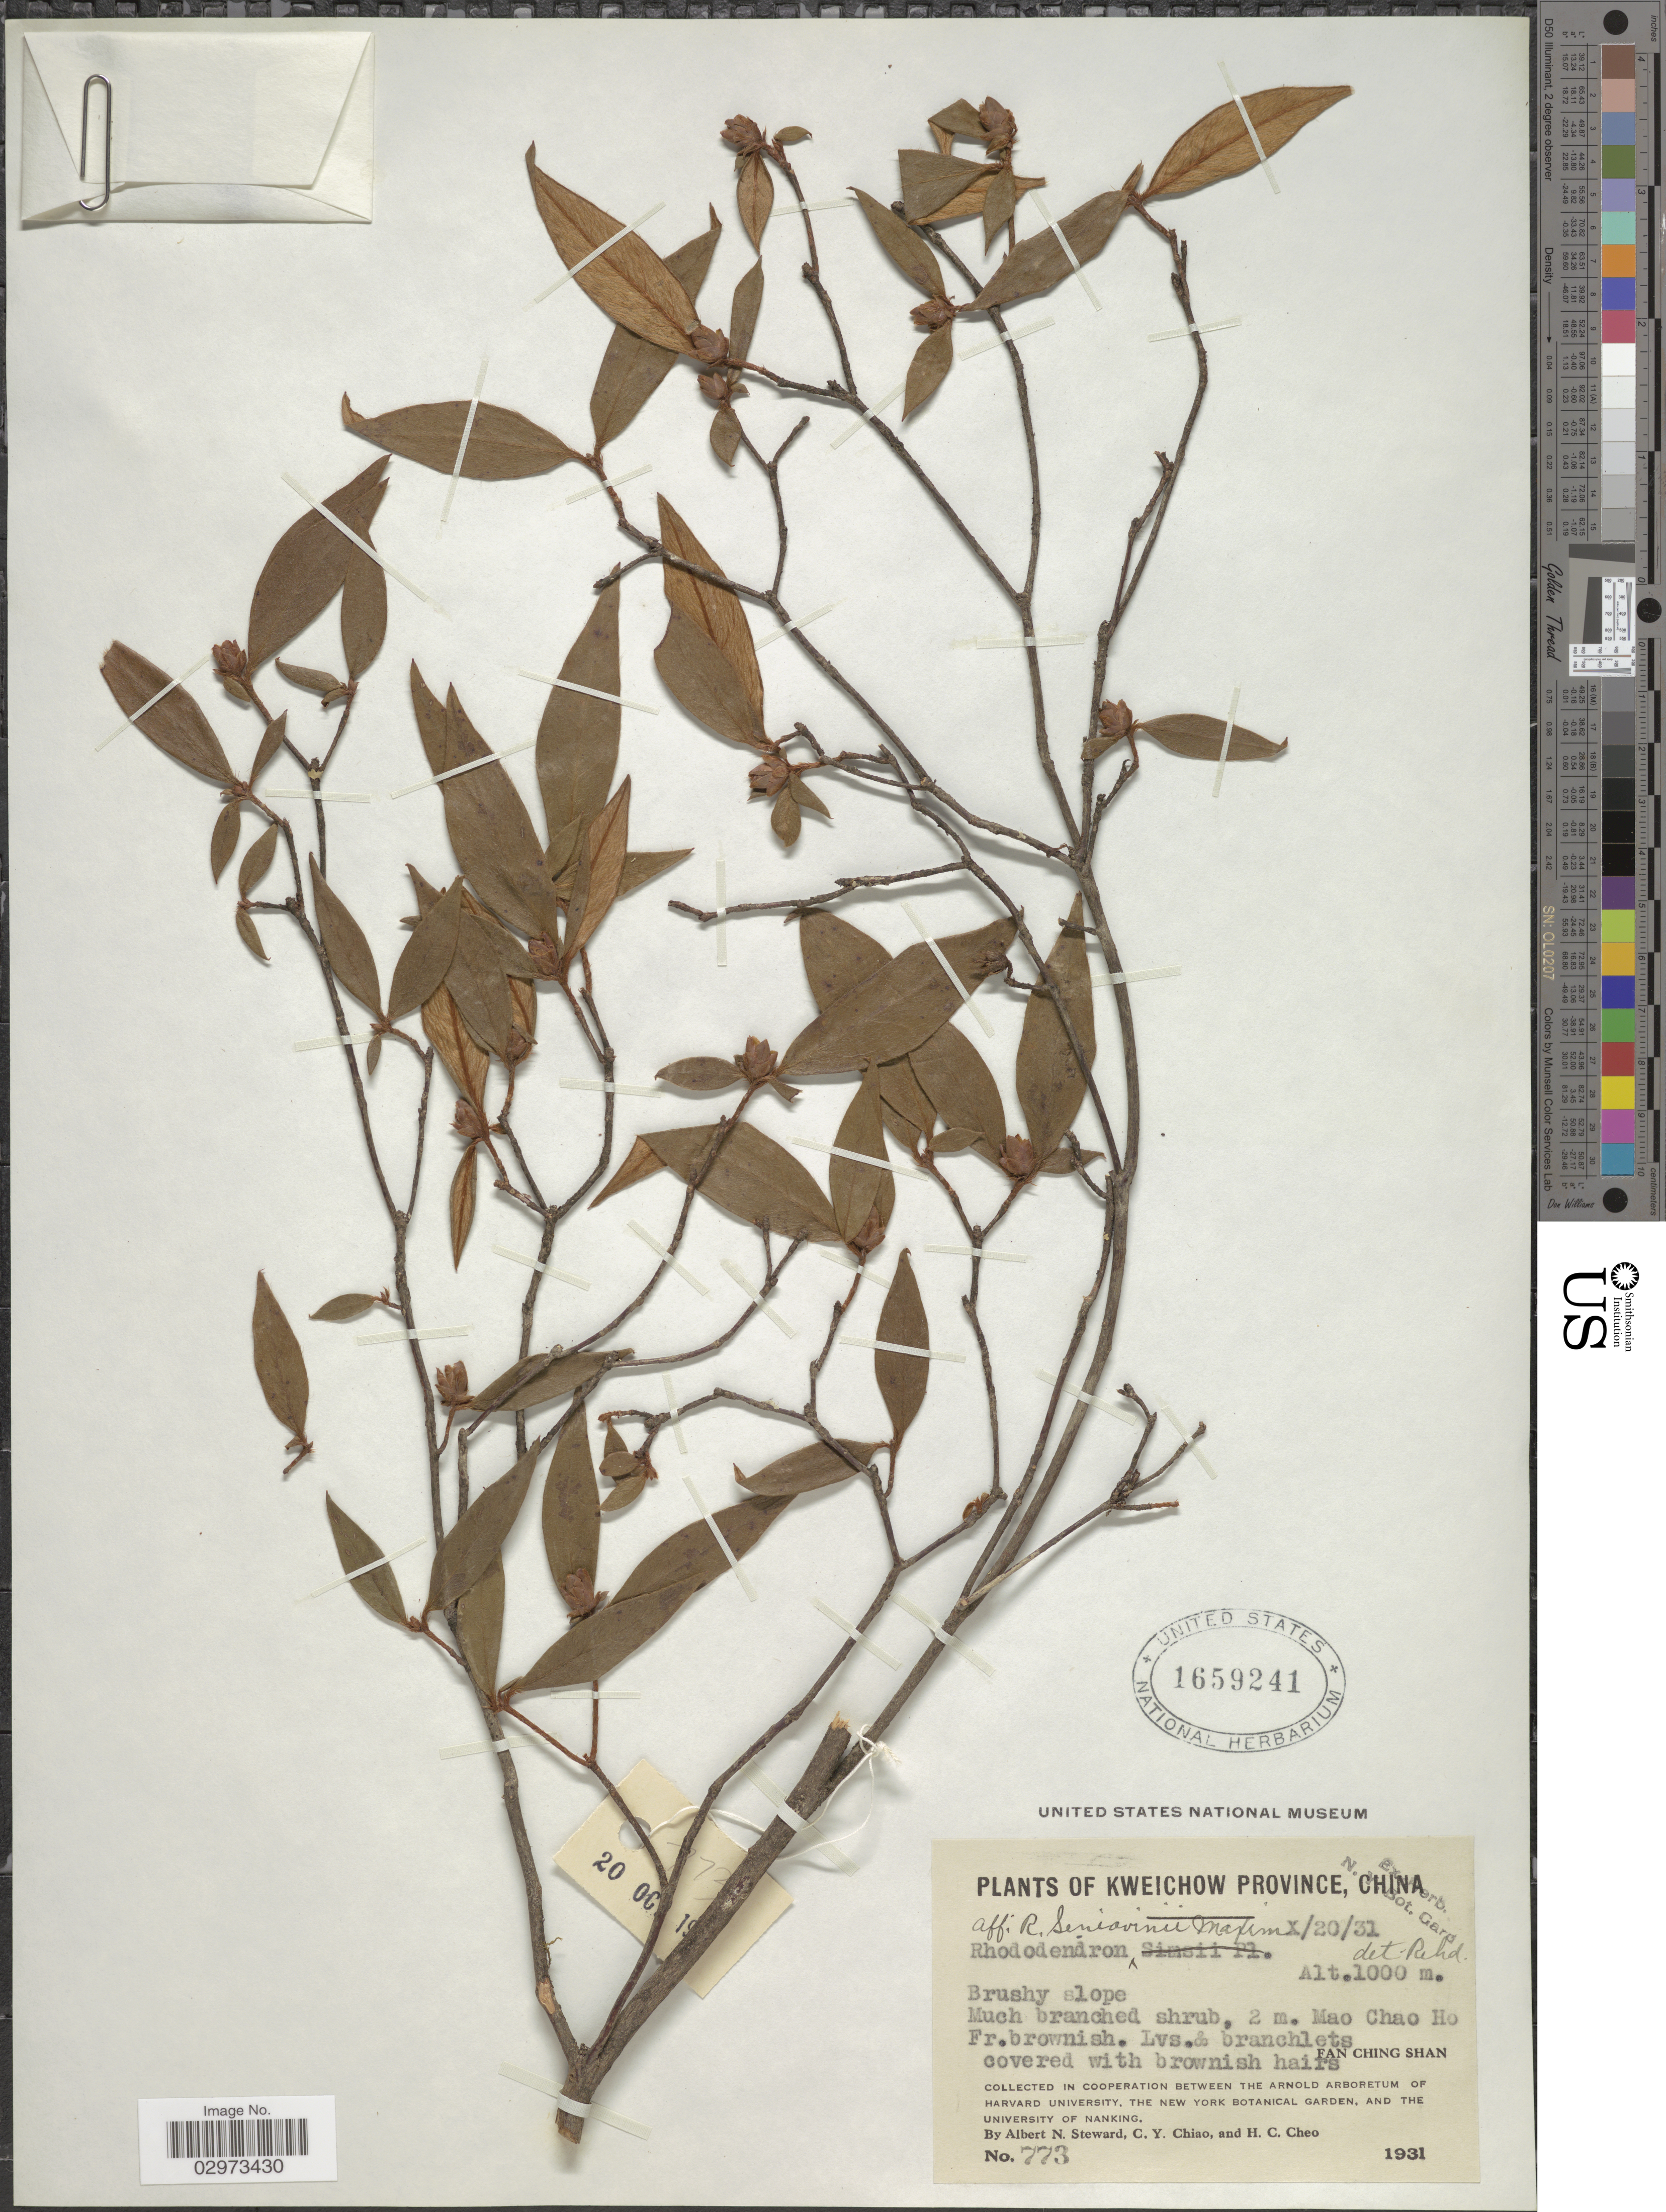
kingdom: Plantae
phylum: Tracheophyta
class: Magnoliopsida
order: Ericales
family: Ericaceae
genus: Rhododendron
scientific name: Rhododendron seniavinii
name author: Maxim.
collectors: A. N. Steward, C. Y. Chiao & H. Cheo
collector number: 773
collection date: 1931-10-20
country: China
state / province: Guizhou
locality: Kweichow Province. Fan Ching Shan.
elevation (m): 1000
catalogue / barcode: US 1659241